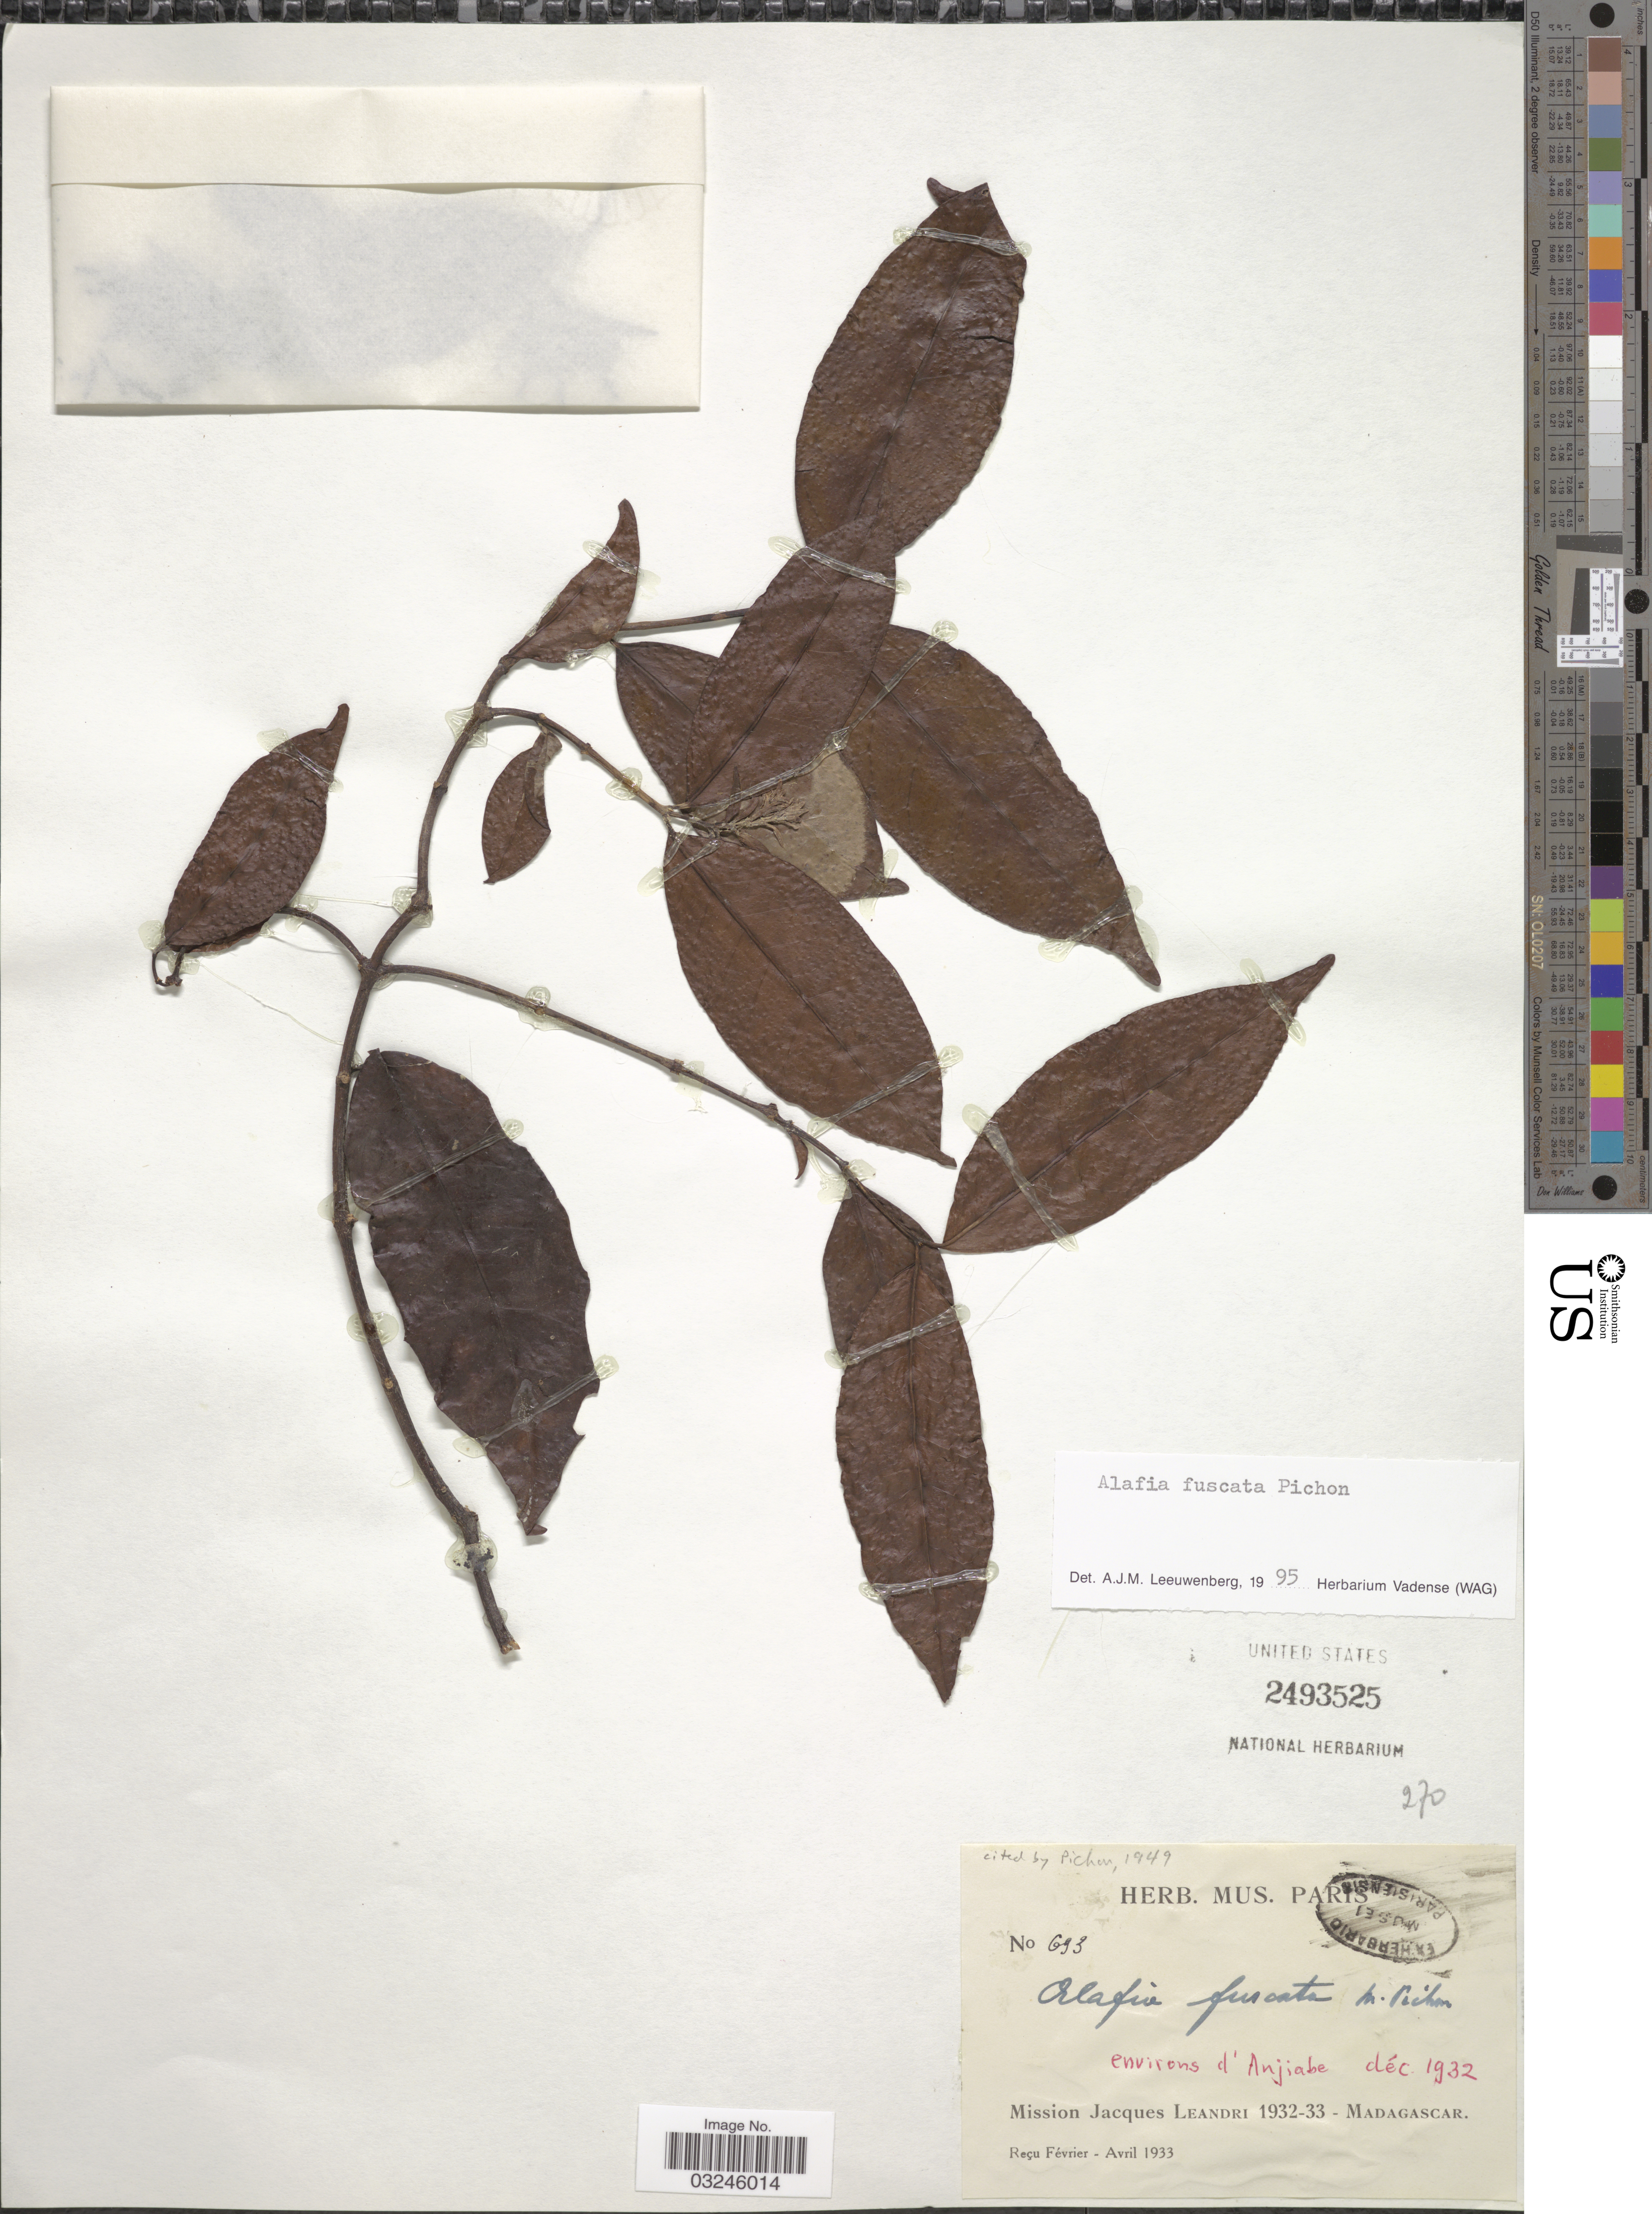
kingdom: Plantae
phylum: Tracheophyta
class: Magnoliopsida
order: Gentianales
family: Apocynaceae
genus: Alafia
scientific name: Alafia fuscata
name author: Pichon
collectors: J. Leandri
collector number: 693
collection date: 1932-12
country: Madagascar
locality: Environs d'Anjiabe.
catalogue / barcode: US 2493525